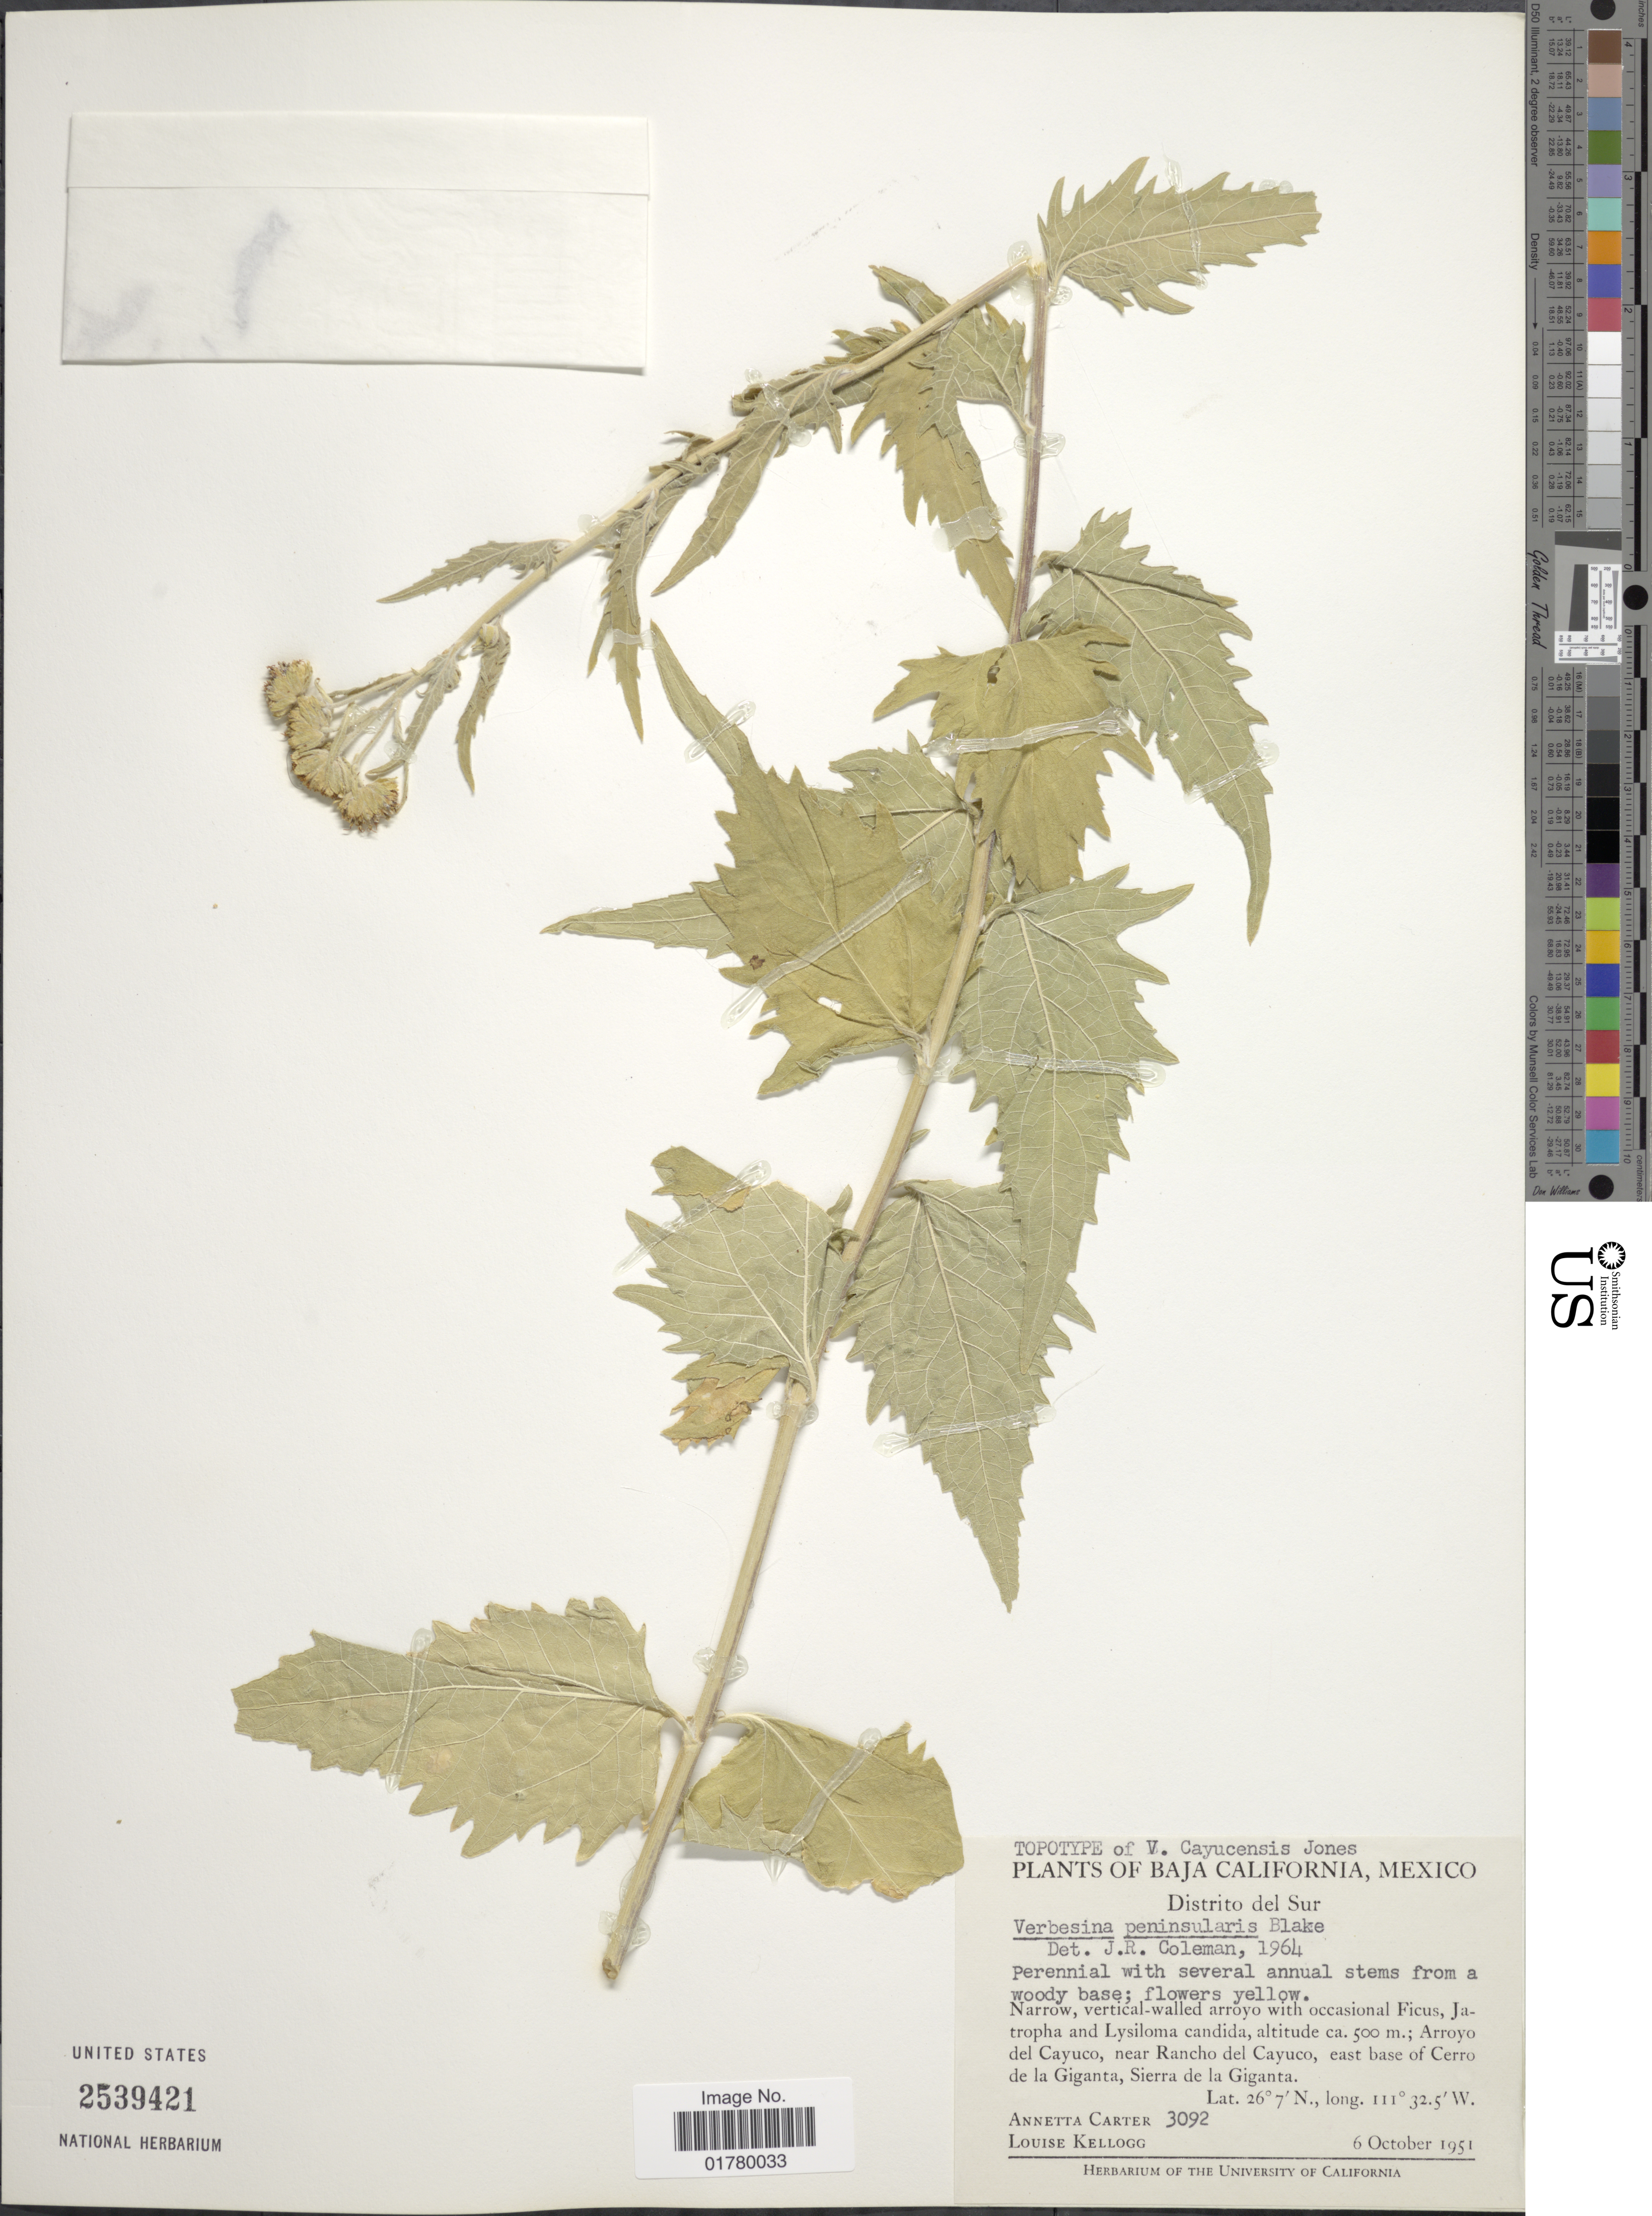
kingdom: Plantae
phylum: Tracheophyta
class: Magnoliopsida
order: Asterales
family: Asteraceae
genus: Verbesina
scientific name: Verbesina peninsularis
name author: S.F. Blake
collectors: A. Carter & L. Kellogg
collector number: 3092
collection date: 1951-10-06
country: Mexico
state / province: Baja California Sur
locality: Distrito del Sur, Arroyo del Cayuco, near Rancho del Cayuco, east base of Cerro de la Giganta, Sierra de la Giganta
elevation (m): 500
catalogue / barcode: US 2539421